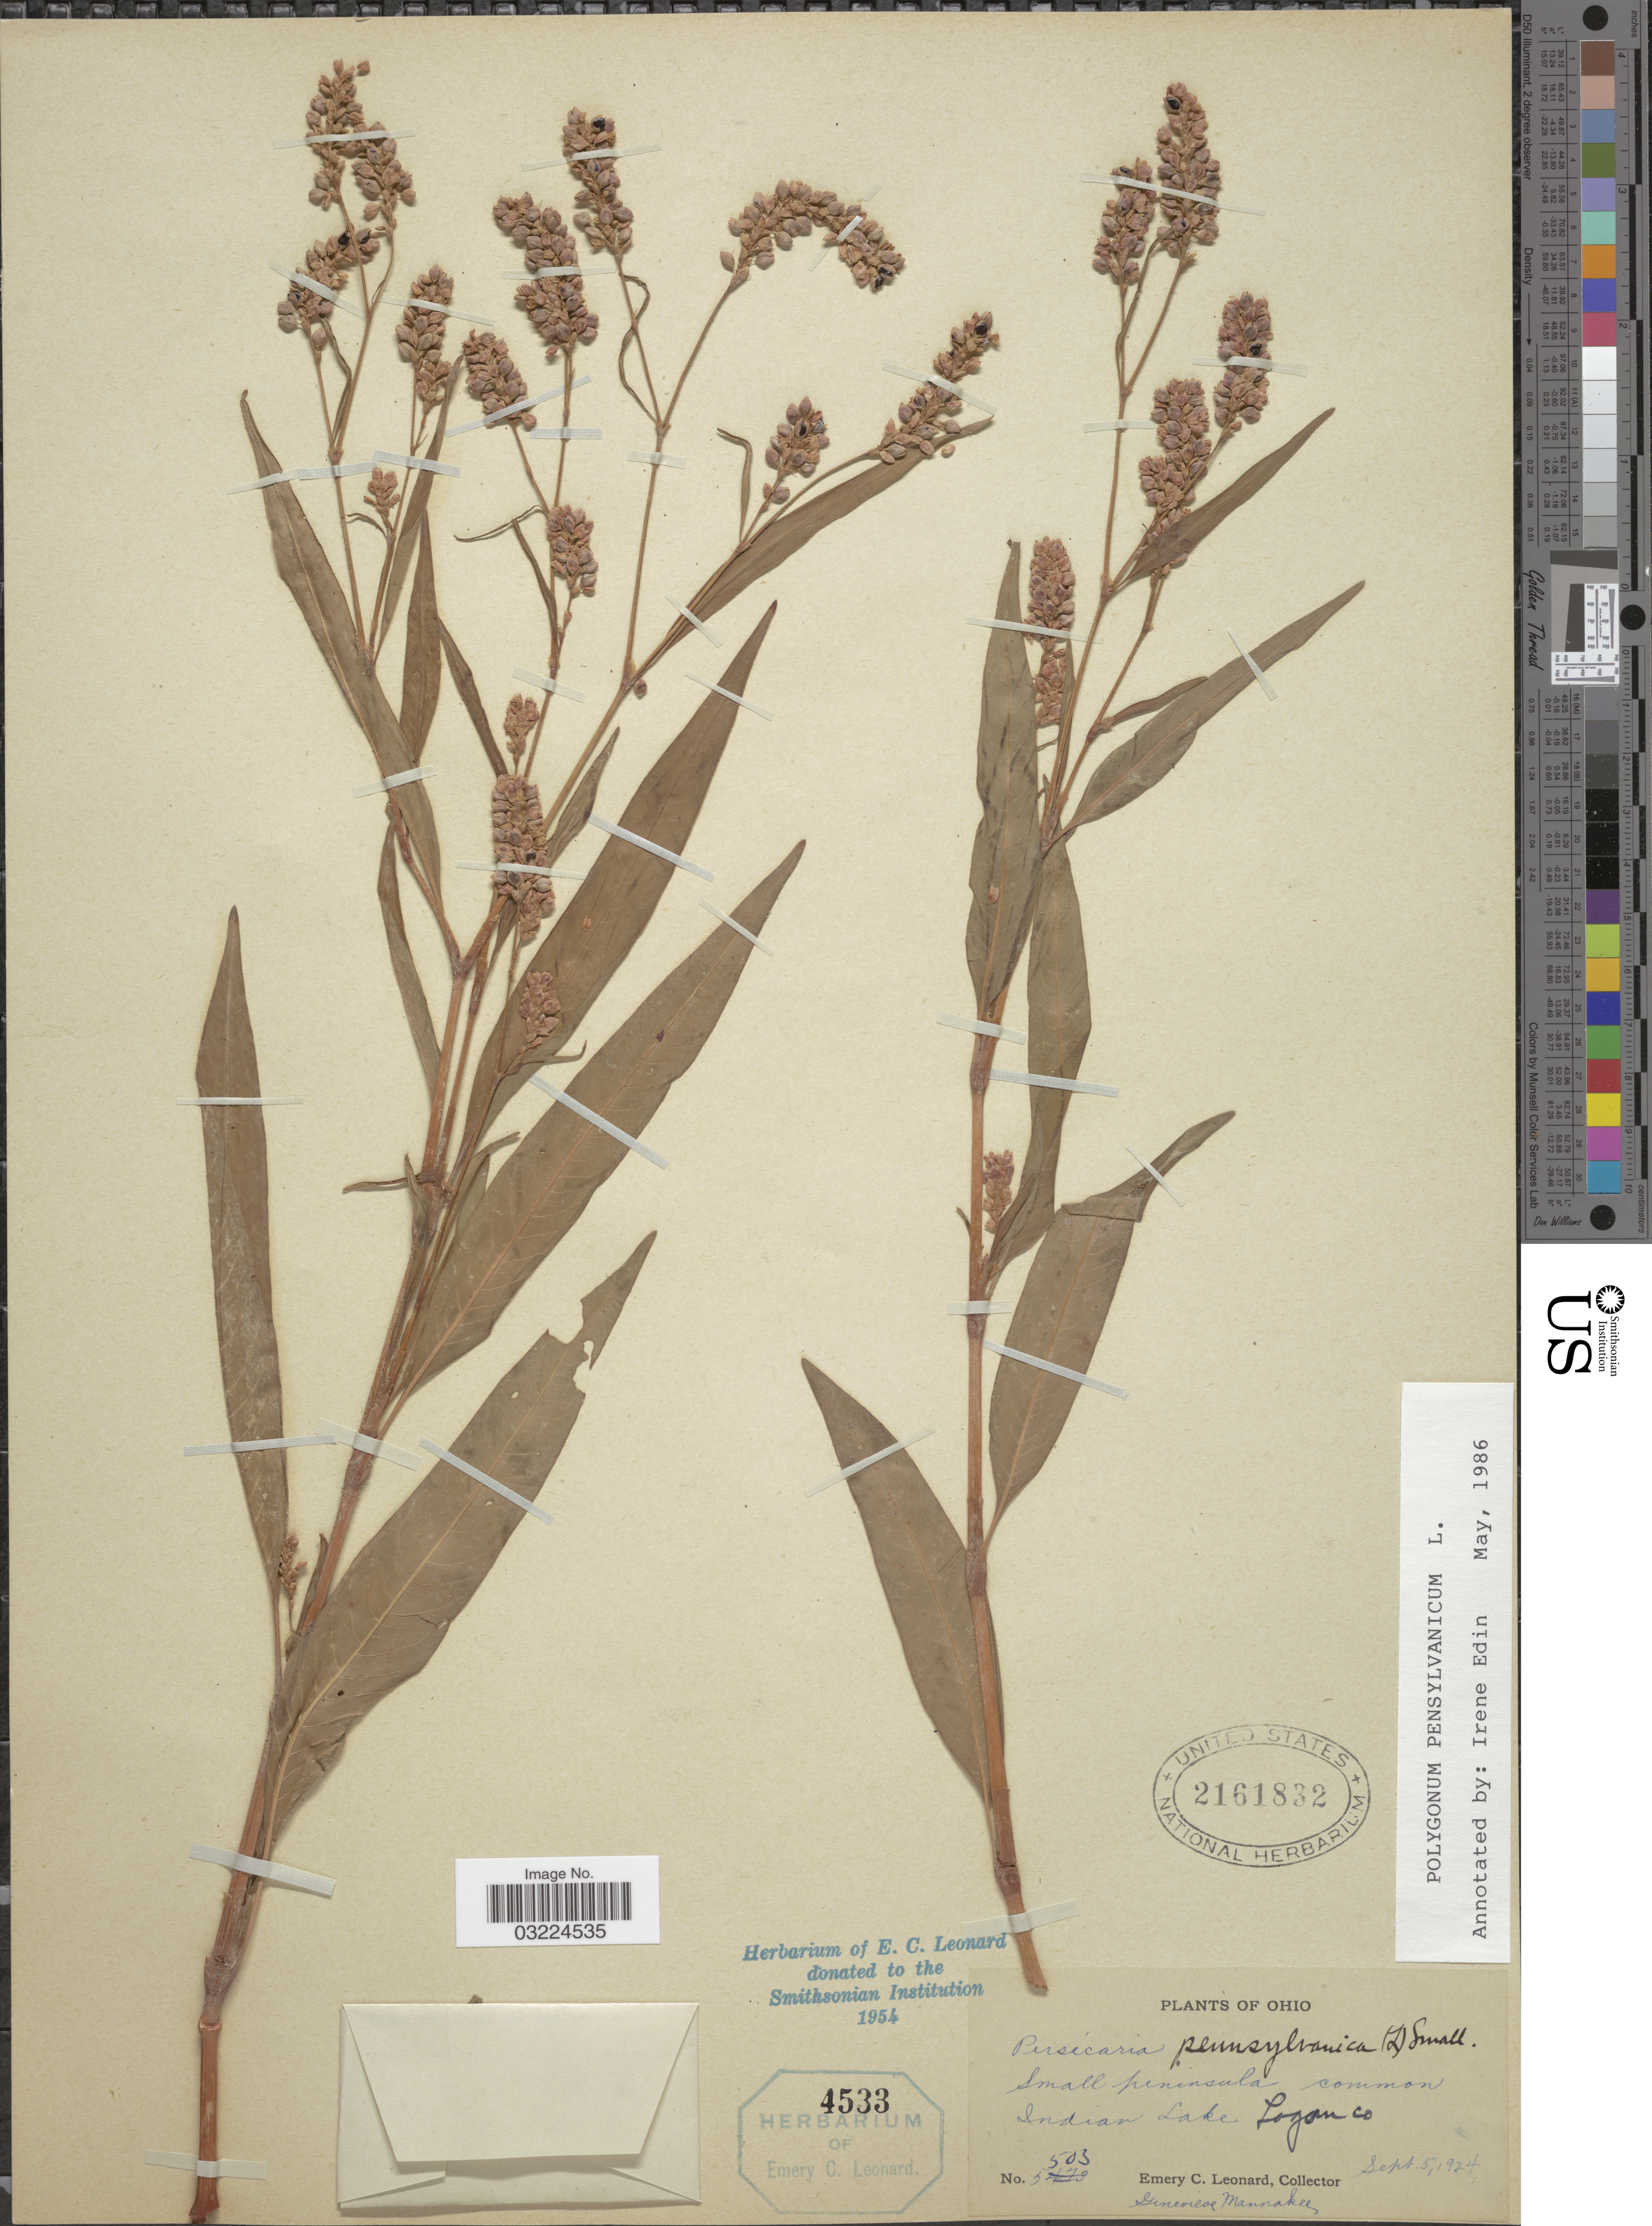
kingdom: Plantae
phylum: Tracheophyta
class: Magnoliopsida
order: Caryophyllales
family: Polygonaceae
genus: Persicaria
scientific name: Persicaria pensylvanica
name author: (L.) M. Gómez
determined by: Atha, D. E.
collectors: E. C. Leonard & G. Mannakee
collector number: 503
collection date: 1924-09-05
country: United States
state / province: Ohio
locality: Small peninsula common. Indian Lake. Logan Co.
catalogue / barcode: US 2161832